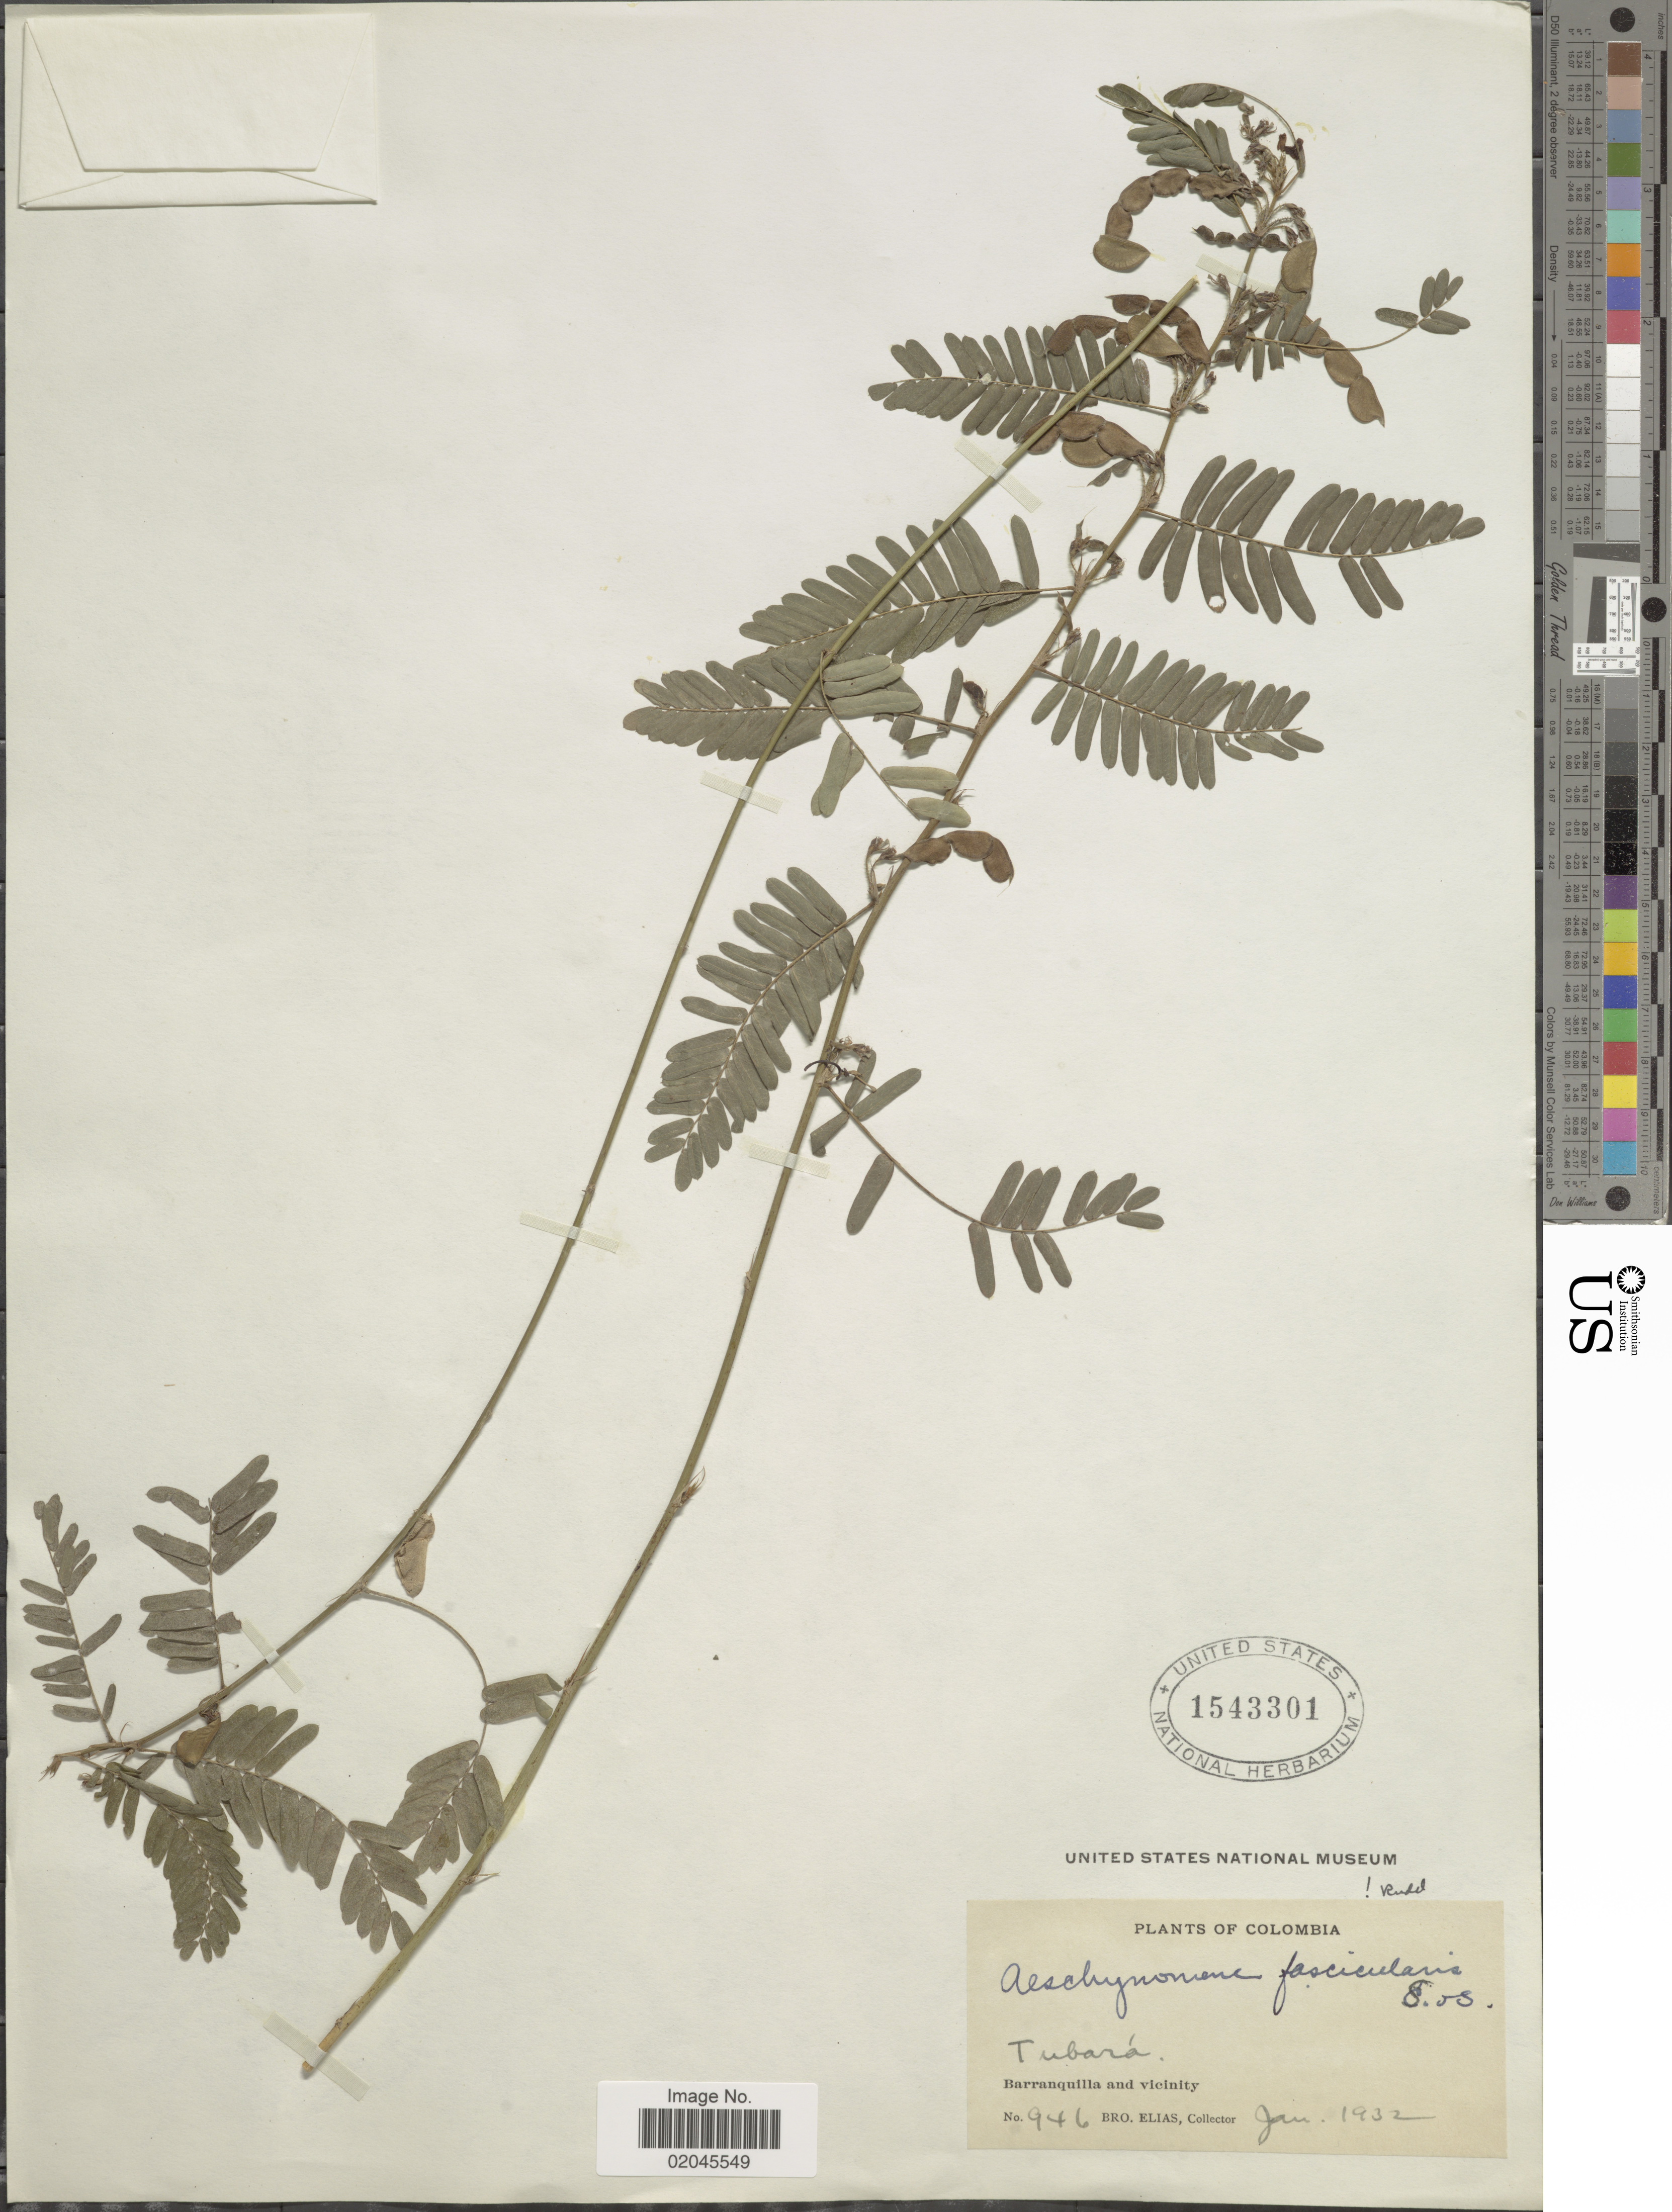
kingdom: Plantae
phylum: Tracheophyta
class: Magnoliopsida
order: Fabales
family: Fabaceae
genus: Aeschynomene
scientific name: Aeschynomene fascicularis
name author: Schltdl. & Cham.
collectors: Bro. Elias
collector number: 946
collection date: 1932-01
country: Colombia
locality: Tubara, Barranquilia and vicinity.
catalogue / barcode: US 1543301